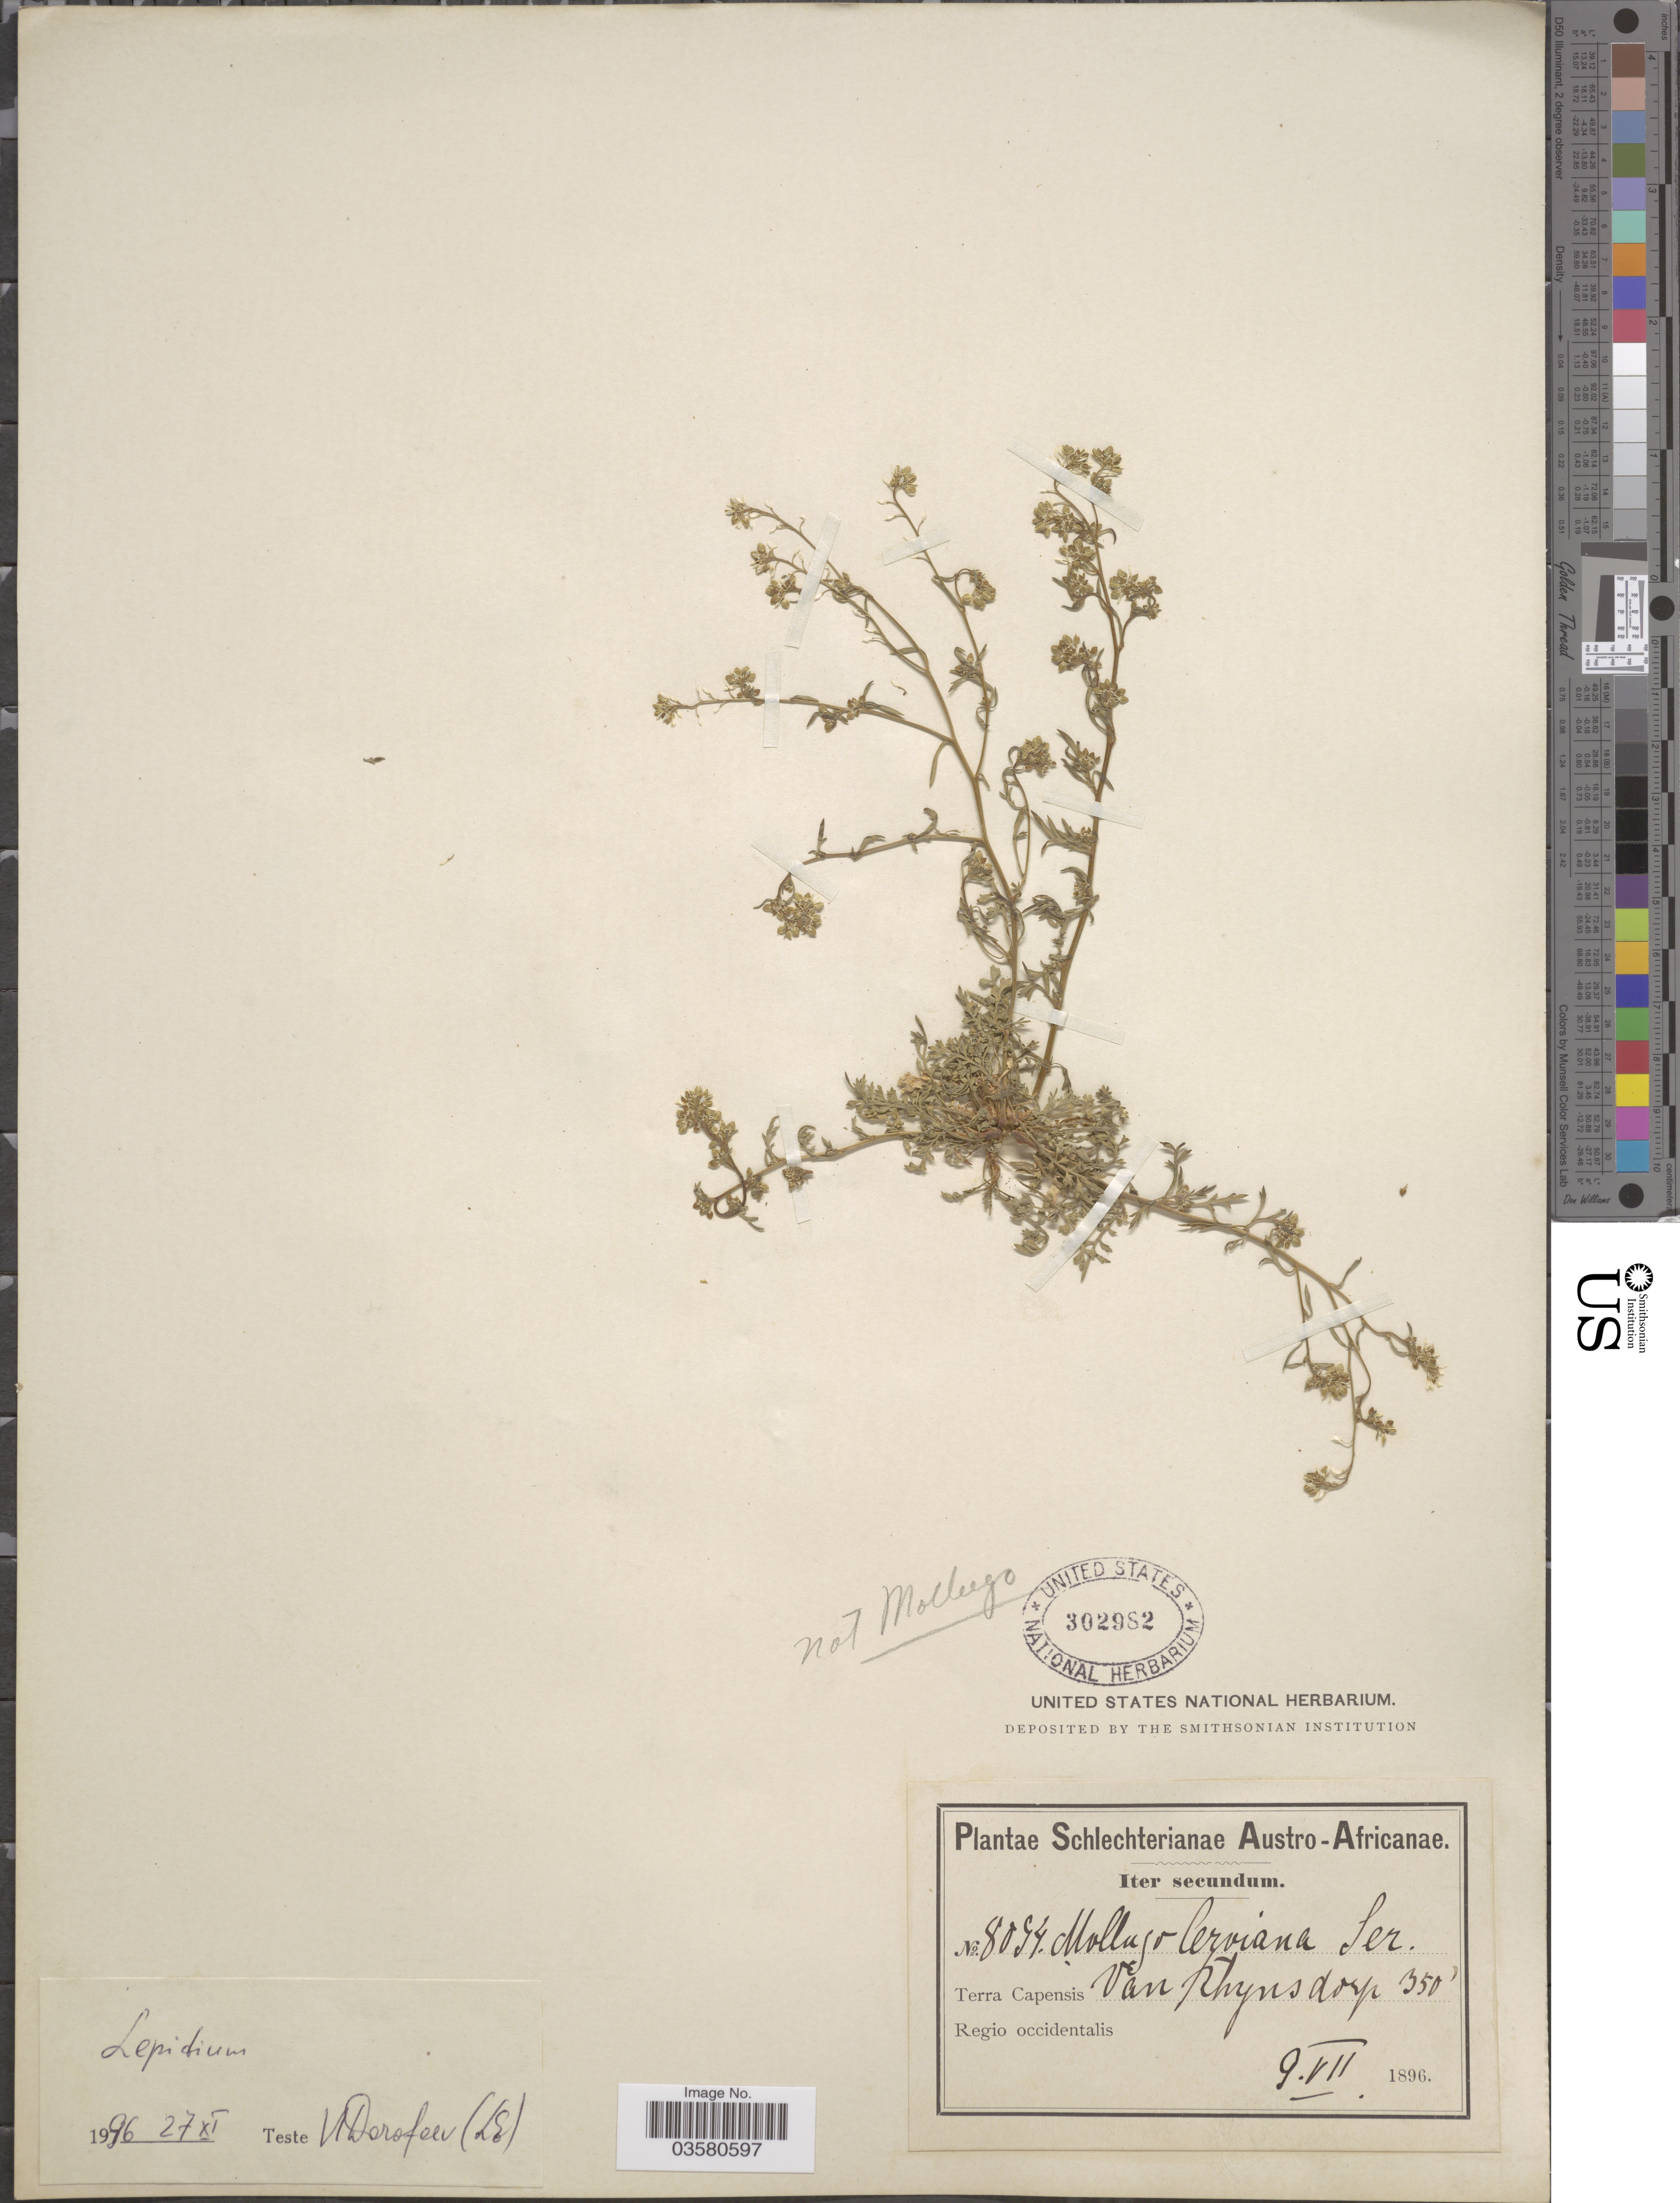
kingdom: Plantae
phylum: Tracheophyta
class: Magnoliopsida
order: Brassicales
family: Brassicaceae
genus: Lepidium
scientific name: Lepidium sp.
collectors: Schlechter, --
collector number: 8094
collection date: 1896-07-09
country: South Africa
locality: Austro-Africanae. Terra Capensis Van Rhynsdorp. Regio occidentalis.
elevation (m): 107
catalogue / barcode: US 302982